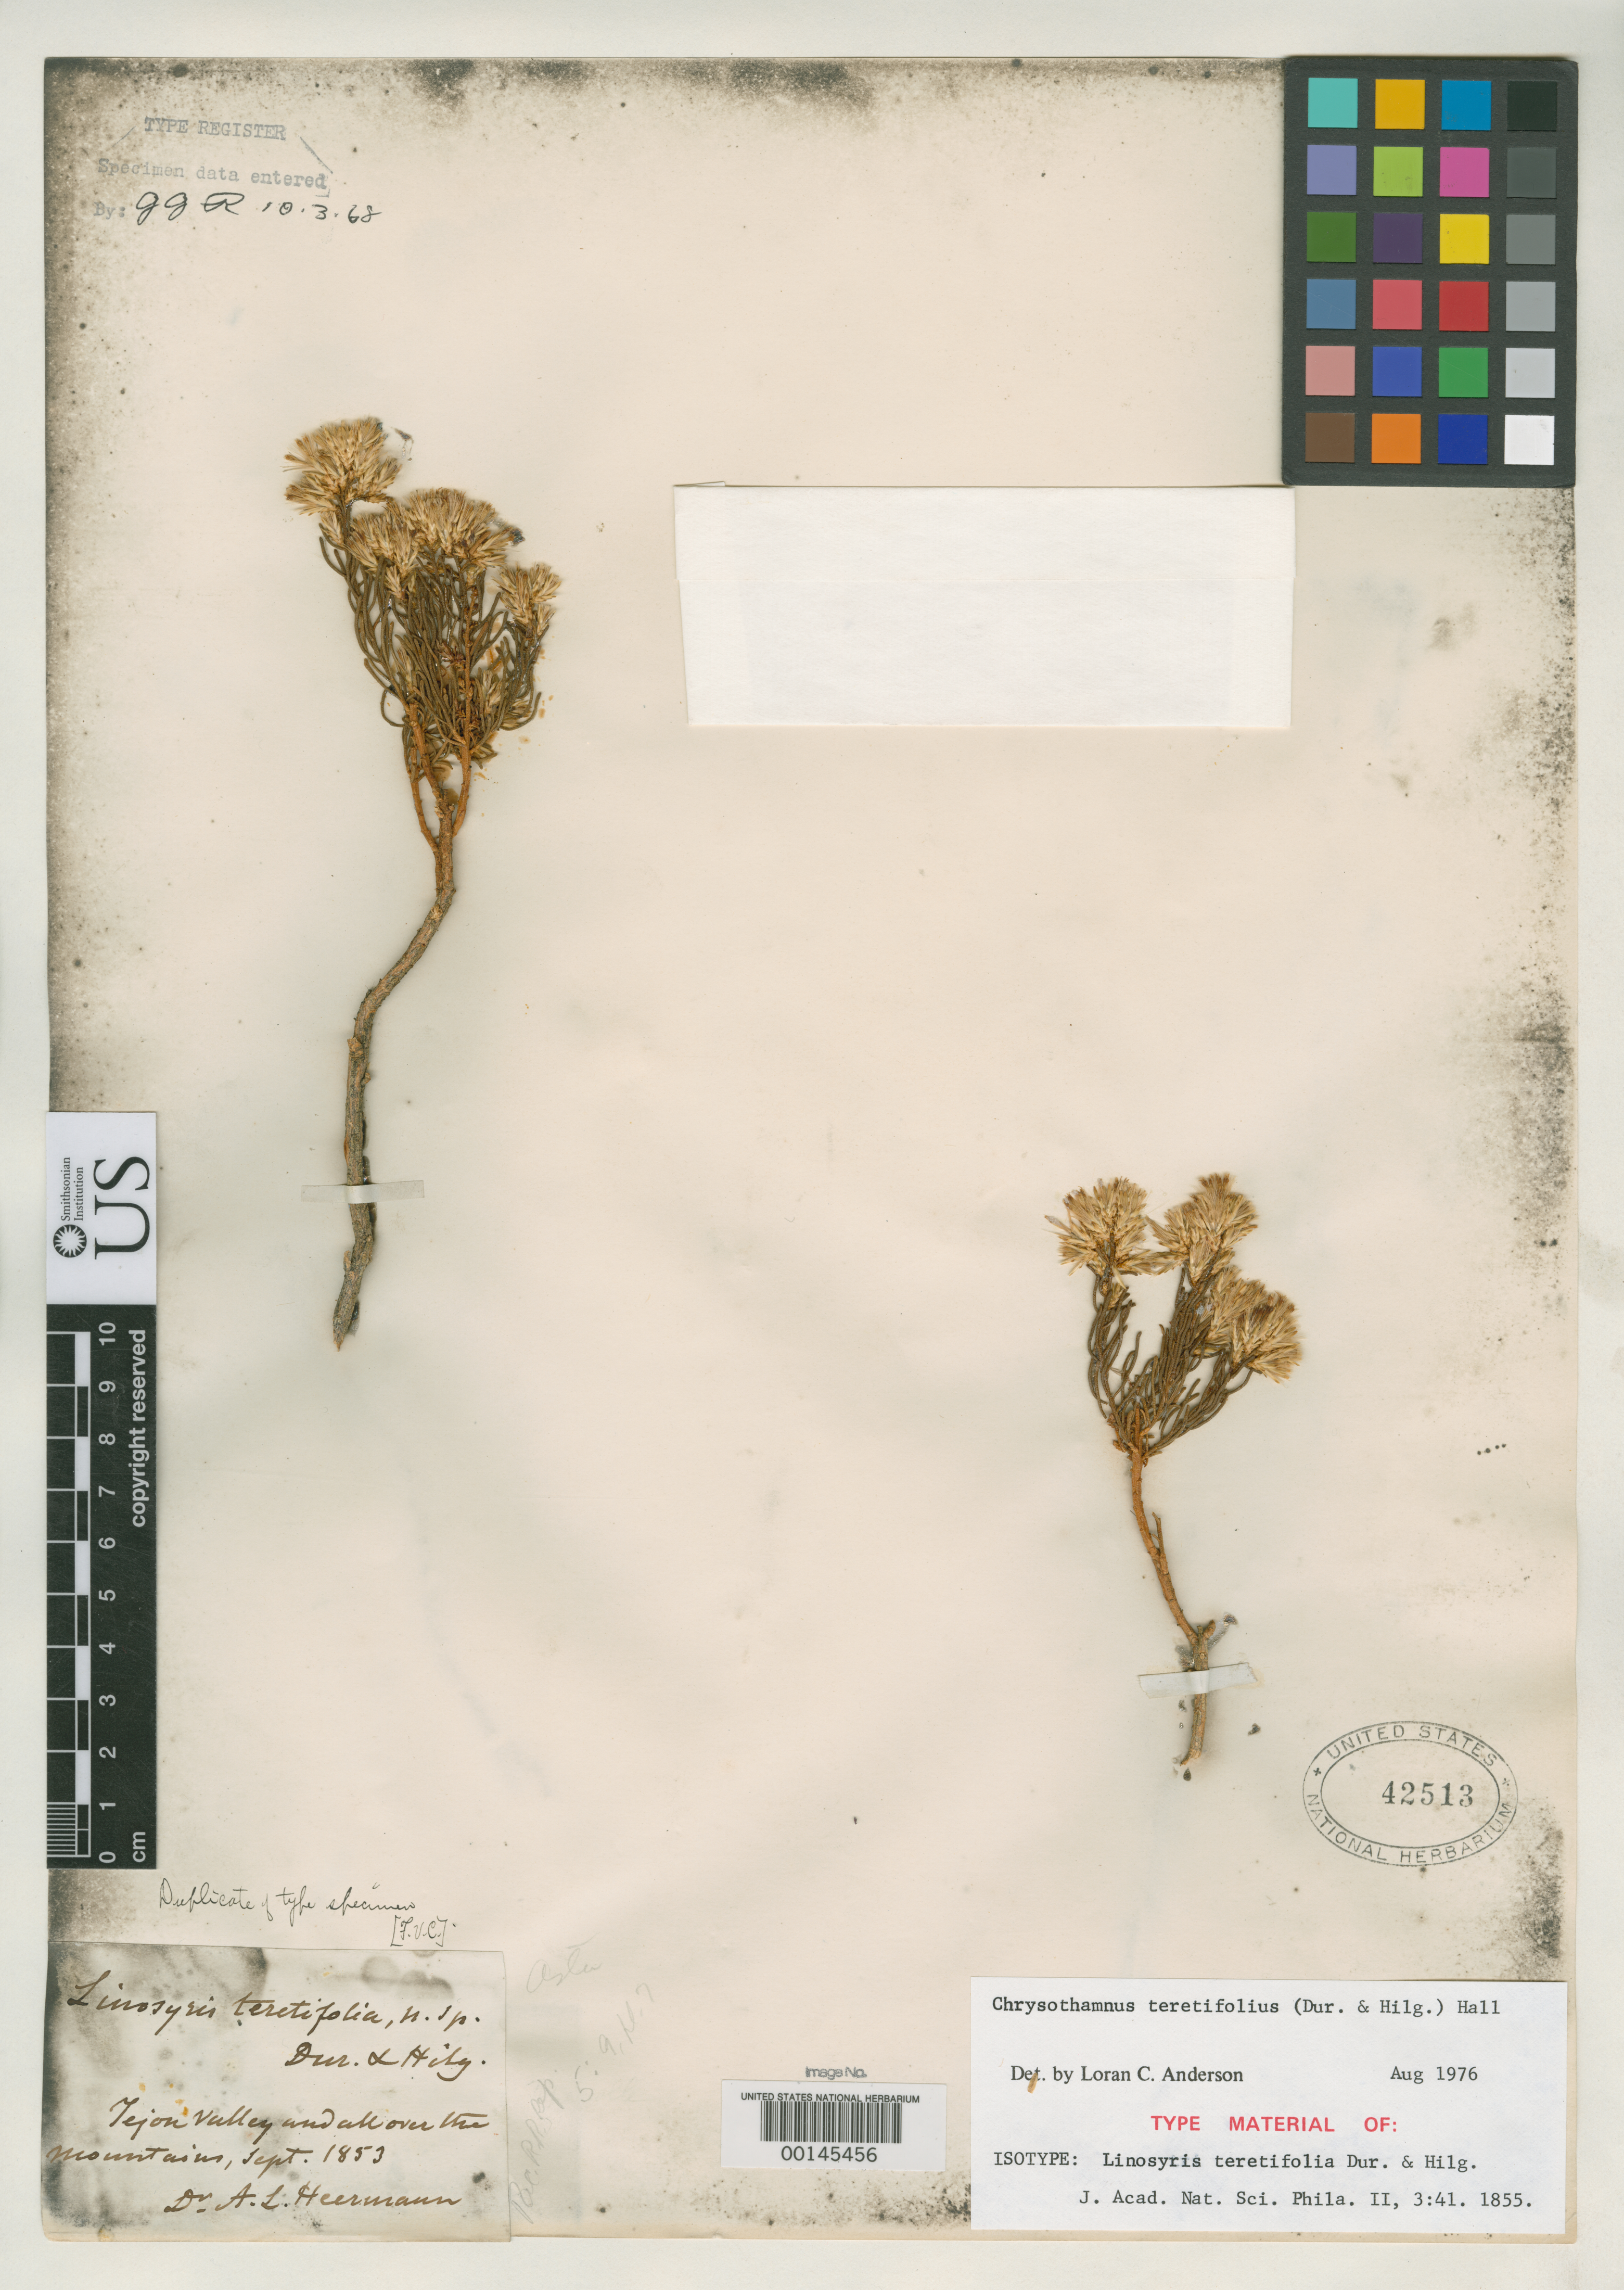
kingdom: Plantae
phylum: Tracheophyta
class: Magnoliopsida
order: Asterales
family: Asteraceae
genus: Linosyris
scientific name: Linosyris teretifolia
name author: Durand & Hilg.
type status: Isotype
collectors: A. Heermann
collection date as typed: Sep 1853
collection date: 1853-09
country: United States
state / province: California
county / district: Kern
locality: Tejon Valley.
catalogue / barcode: US 42513